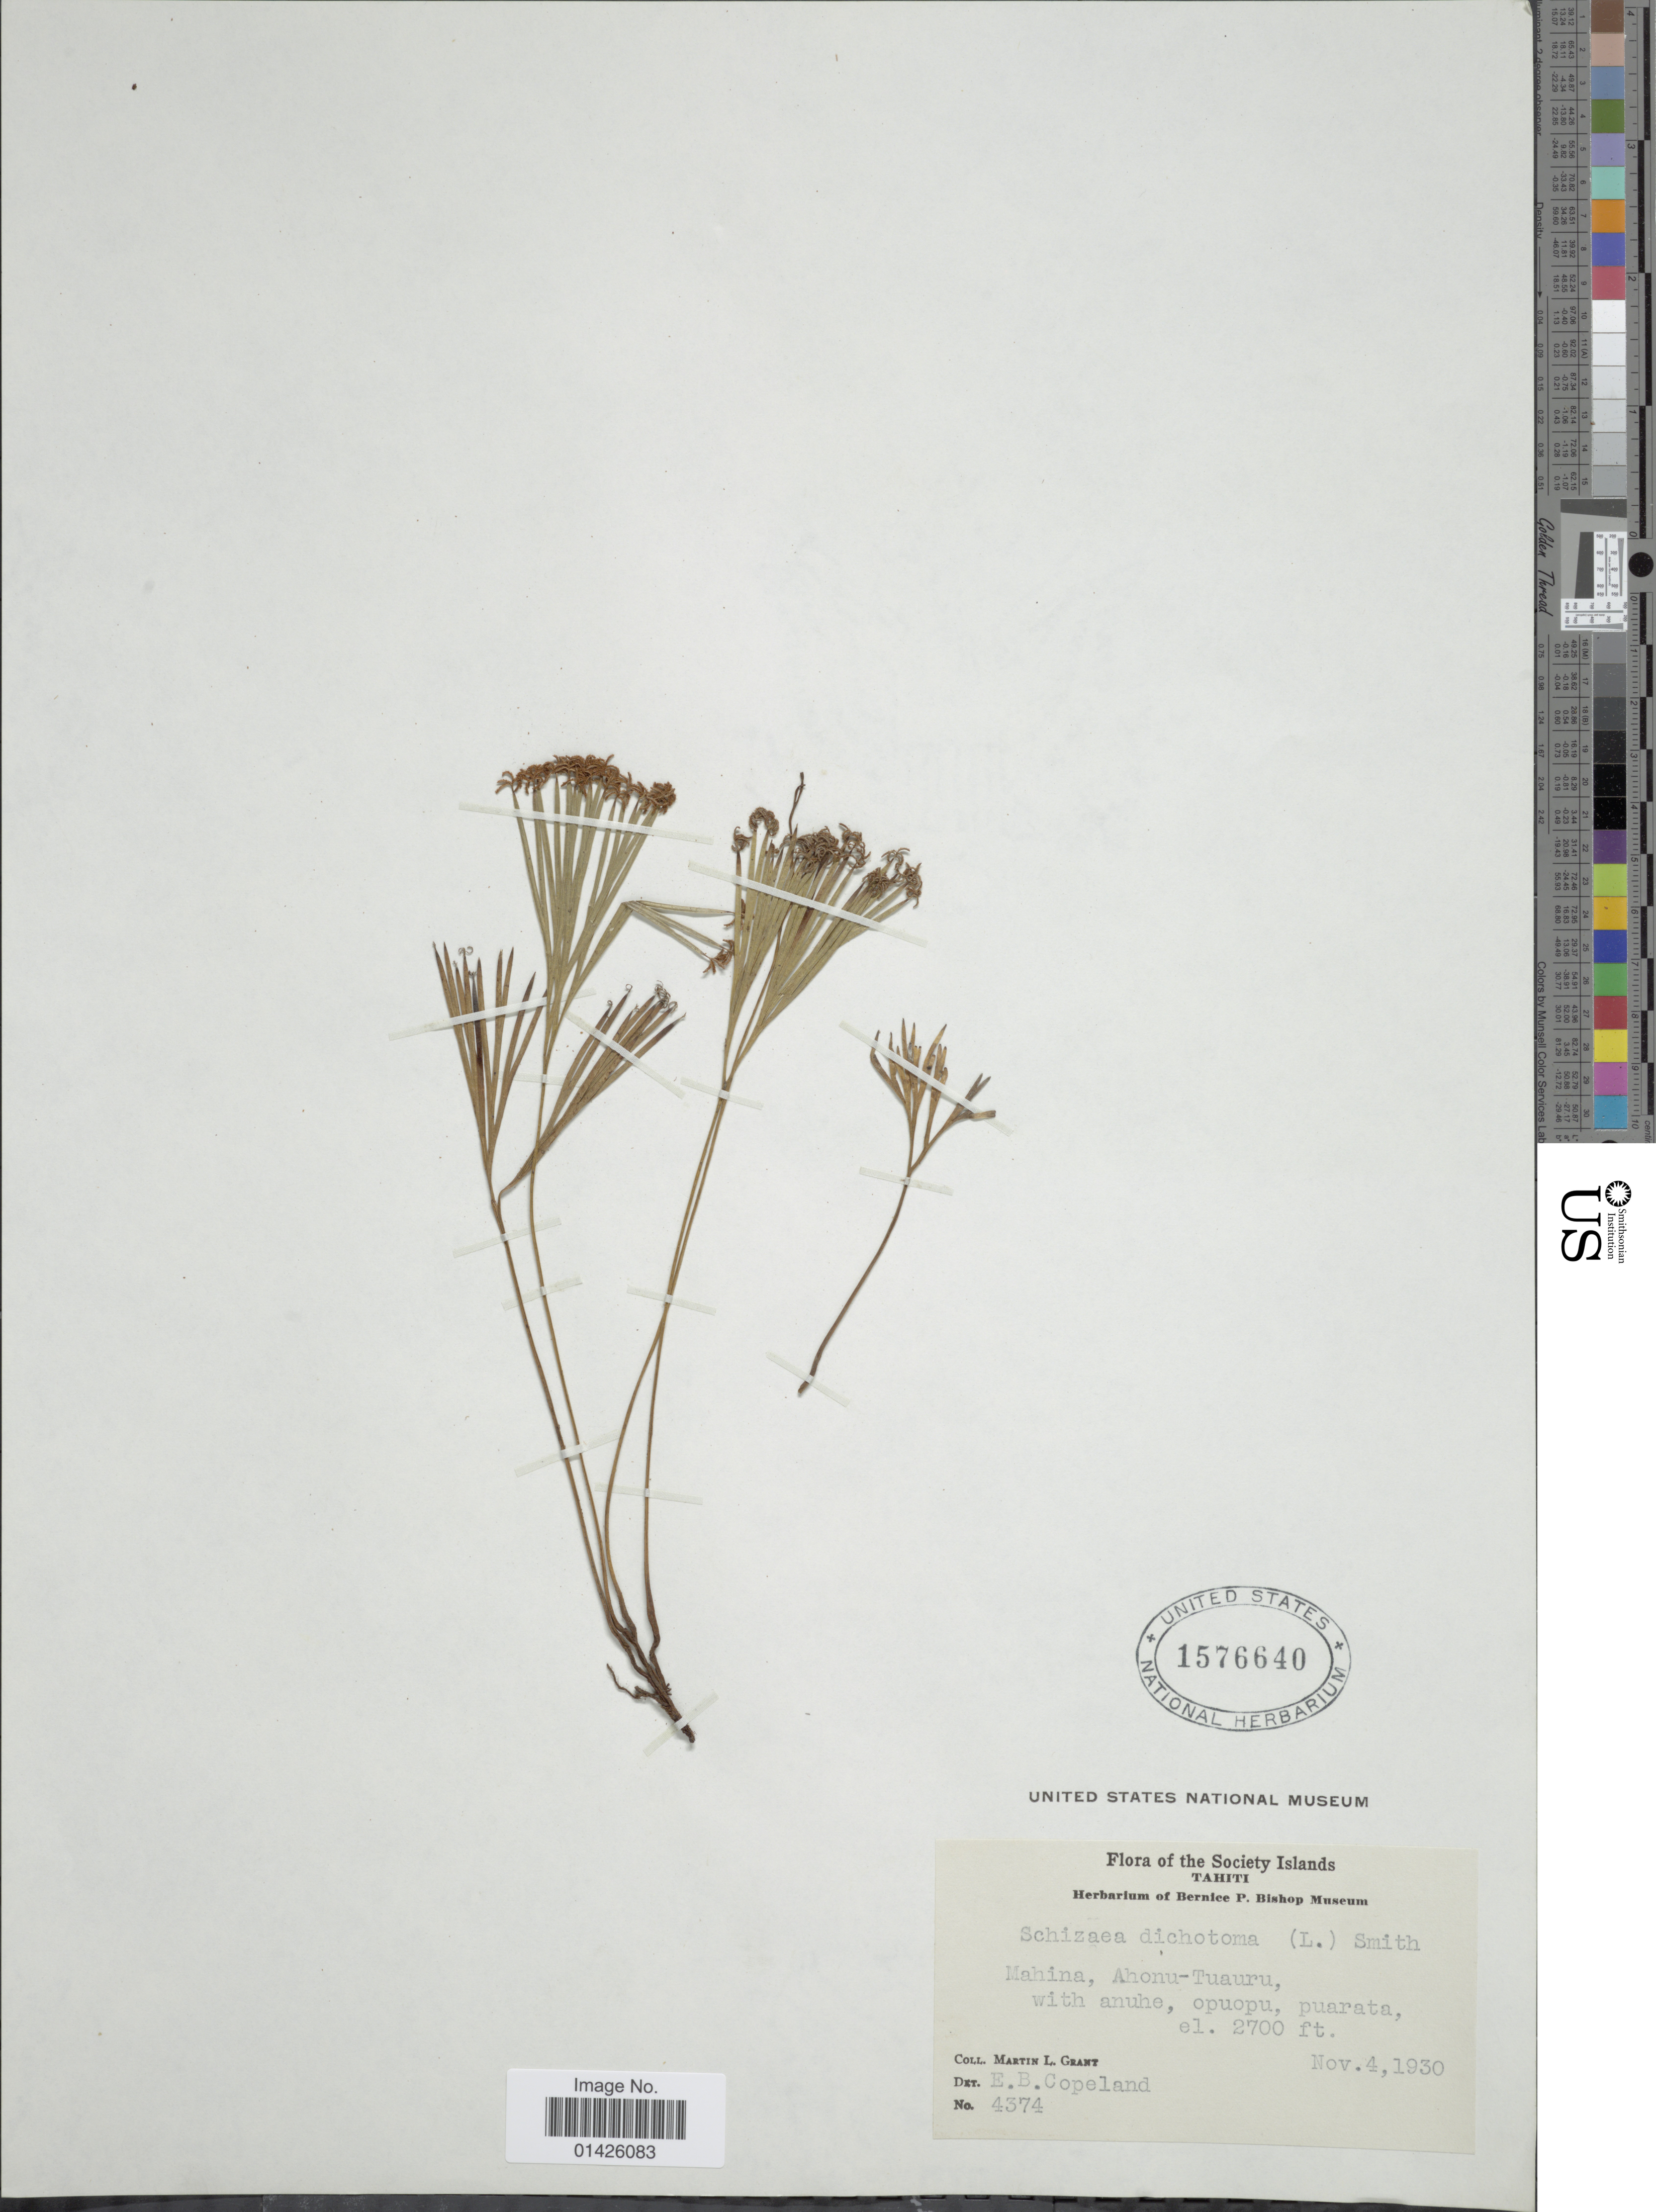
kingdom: Plantae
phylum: Tracheophyta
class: Polypodiopsida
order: Schizaeales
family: Schizaeaceae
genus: Schizaea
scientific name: Schizaea dichotoma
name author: (L.) J. Sm.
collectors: M. L. Grant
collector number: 4374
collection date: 1930-11-04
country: French Polynesia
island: Tahiti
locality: The Society Islands, Tahiti, Mahina, Ahonu-Tuauru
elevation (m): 823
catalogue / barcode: US 1576640